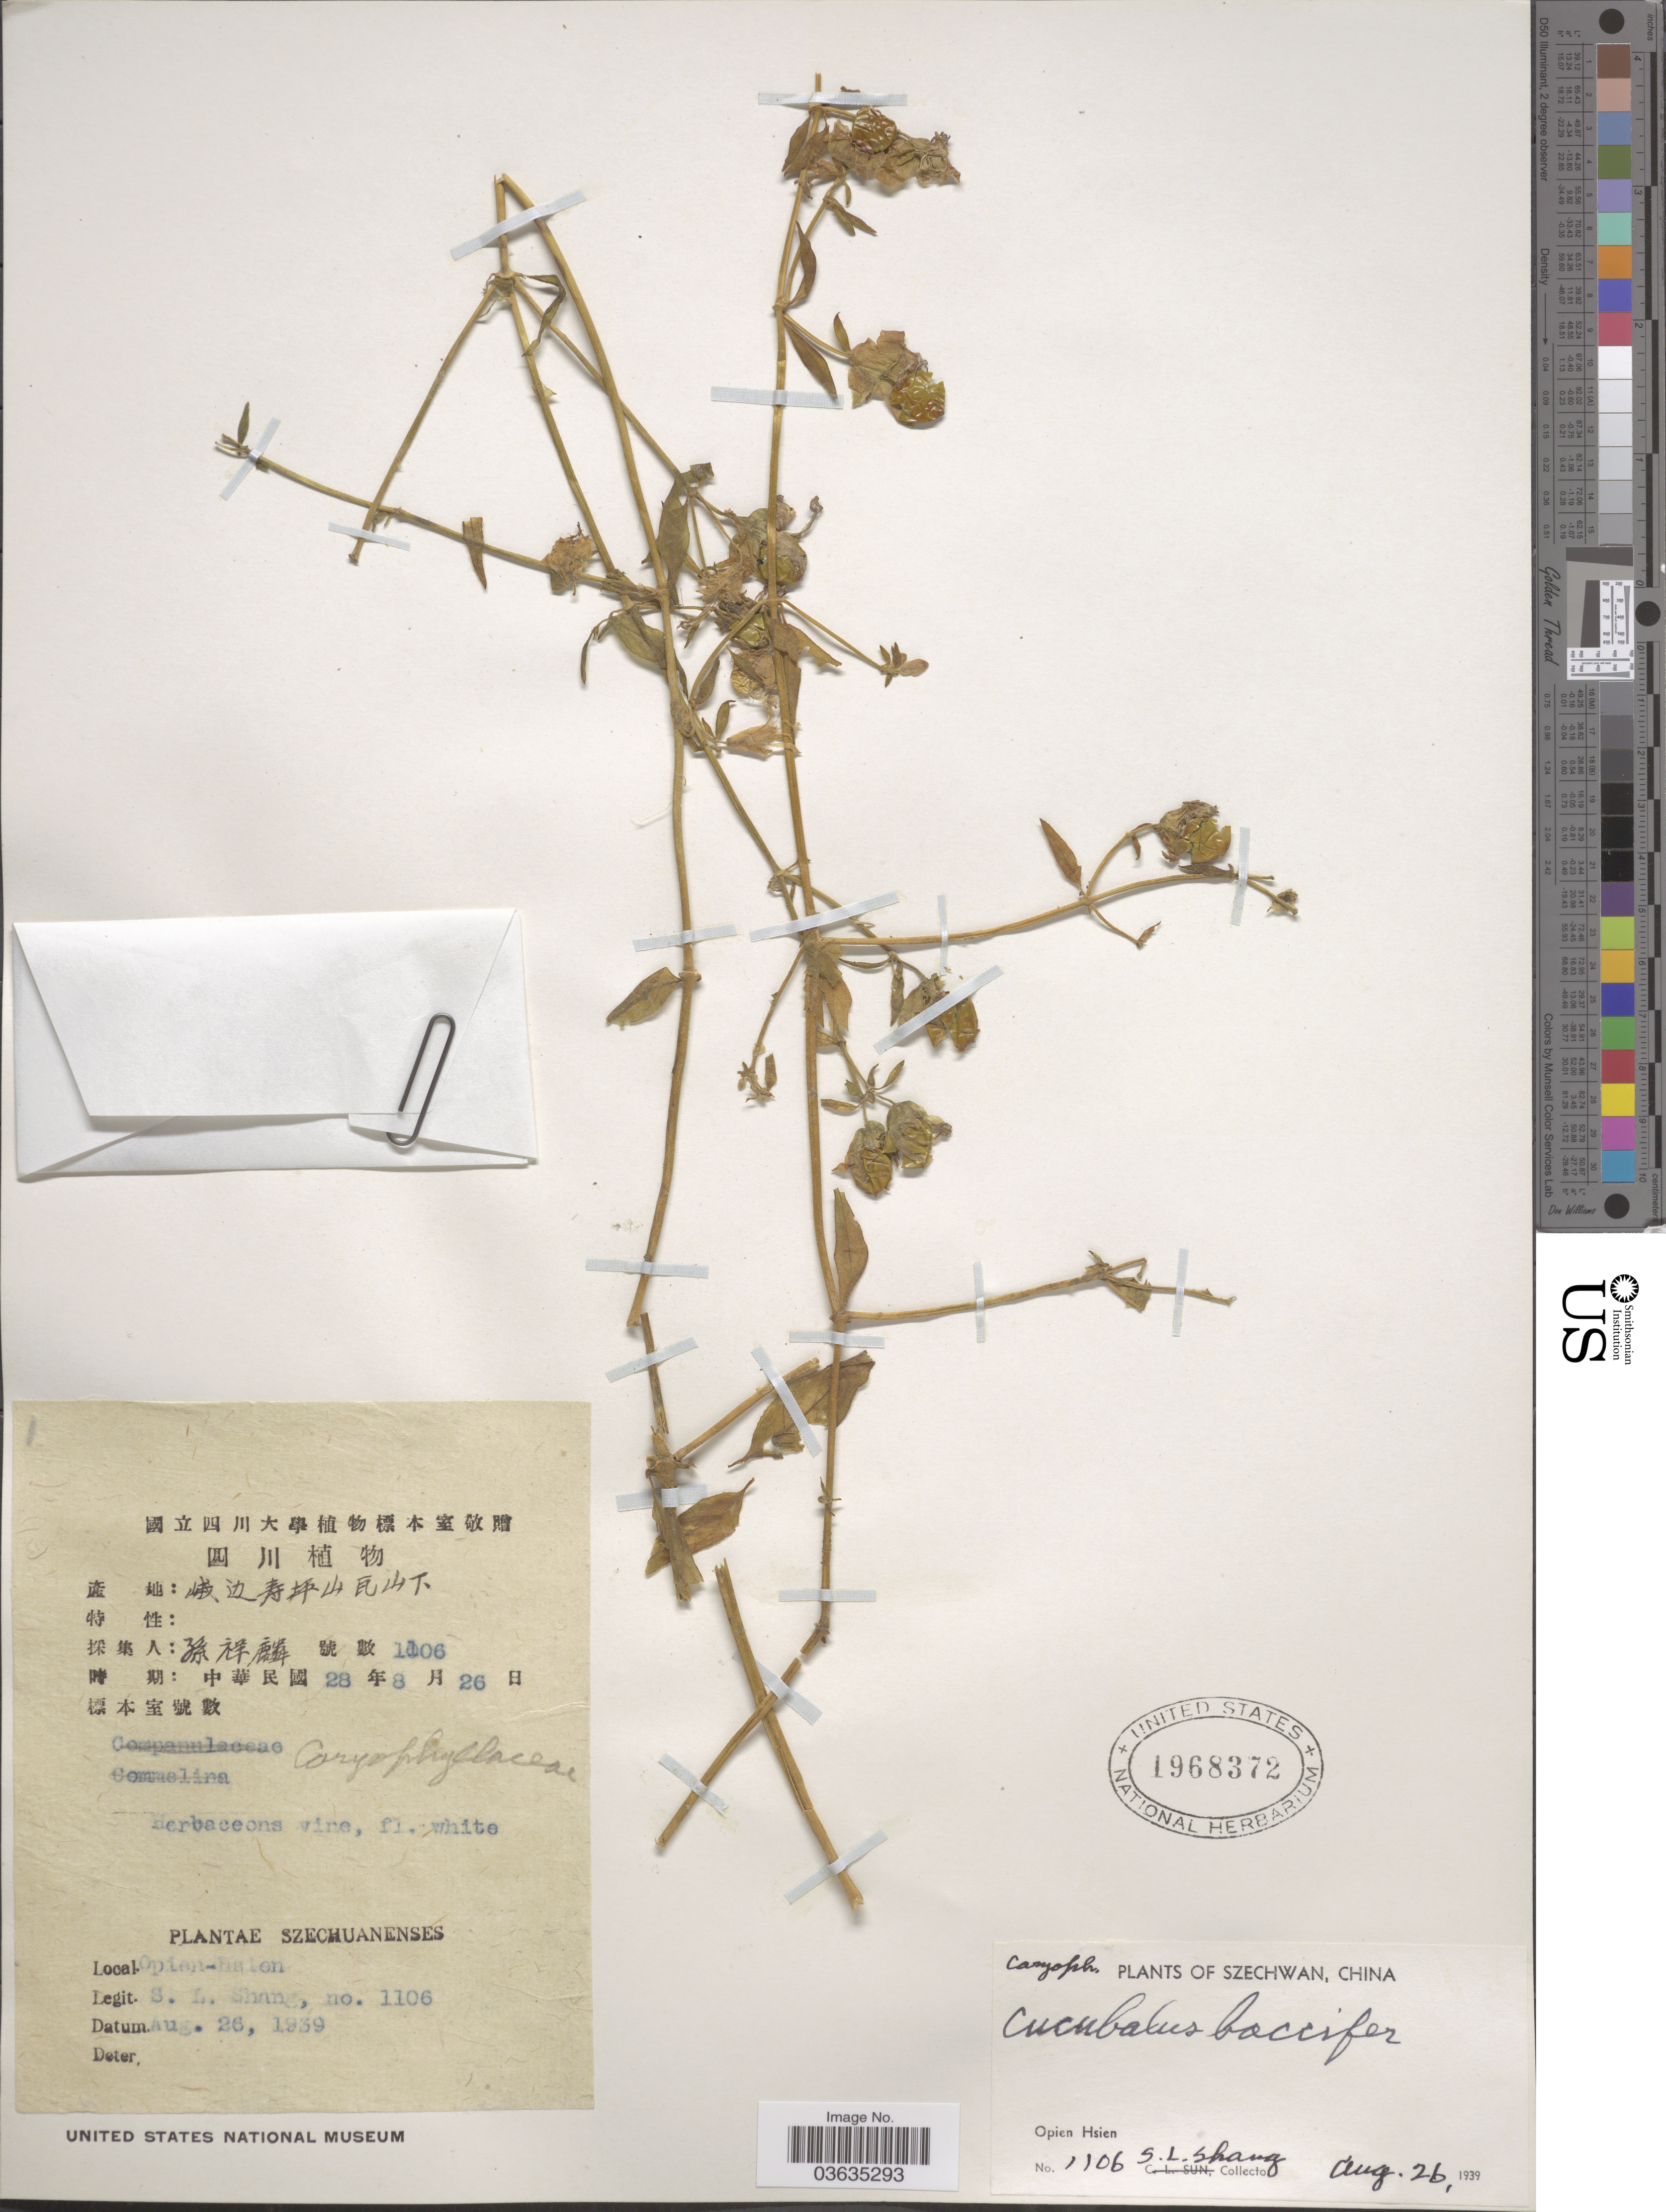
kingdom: Plantae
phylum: Tracheophyta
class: Magnoliopsida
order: Caryophyllales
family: Caryophyllaceae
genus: Silene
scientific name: Silene baccifera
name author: (L.) Durande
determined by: U.S. National Herbarium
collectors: S. Shang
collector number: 1106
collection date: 1939-08-26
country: China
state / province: Sichuan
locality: Szechwan. Opien Hsien.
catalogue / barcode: US 1968372